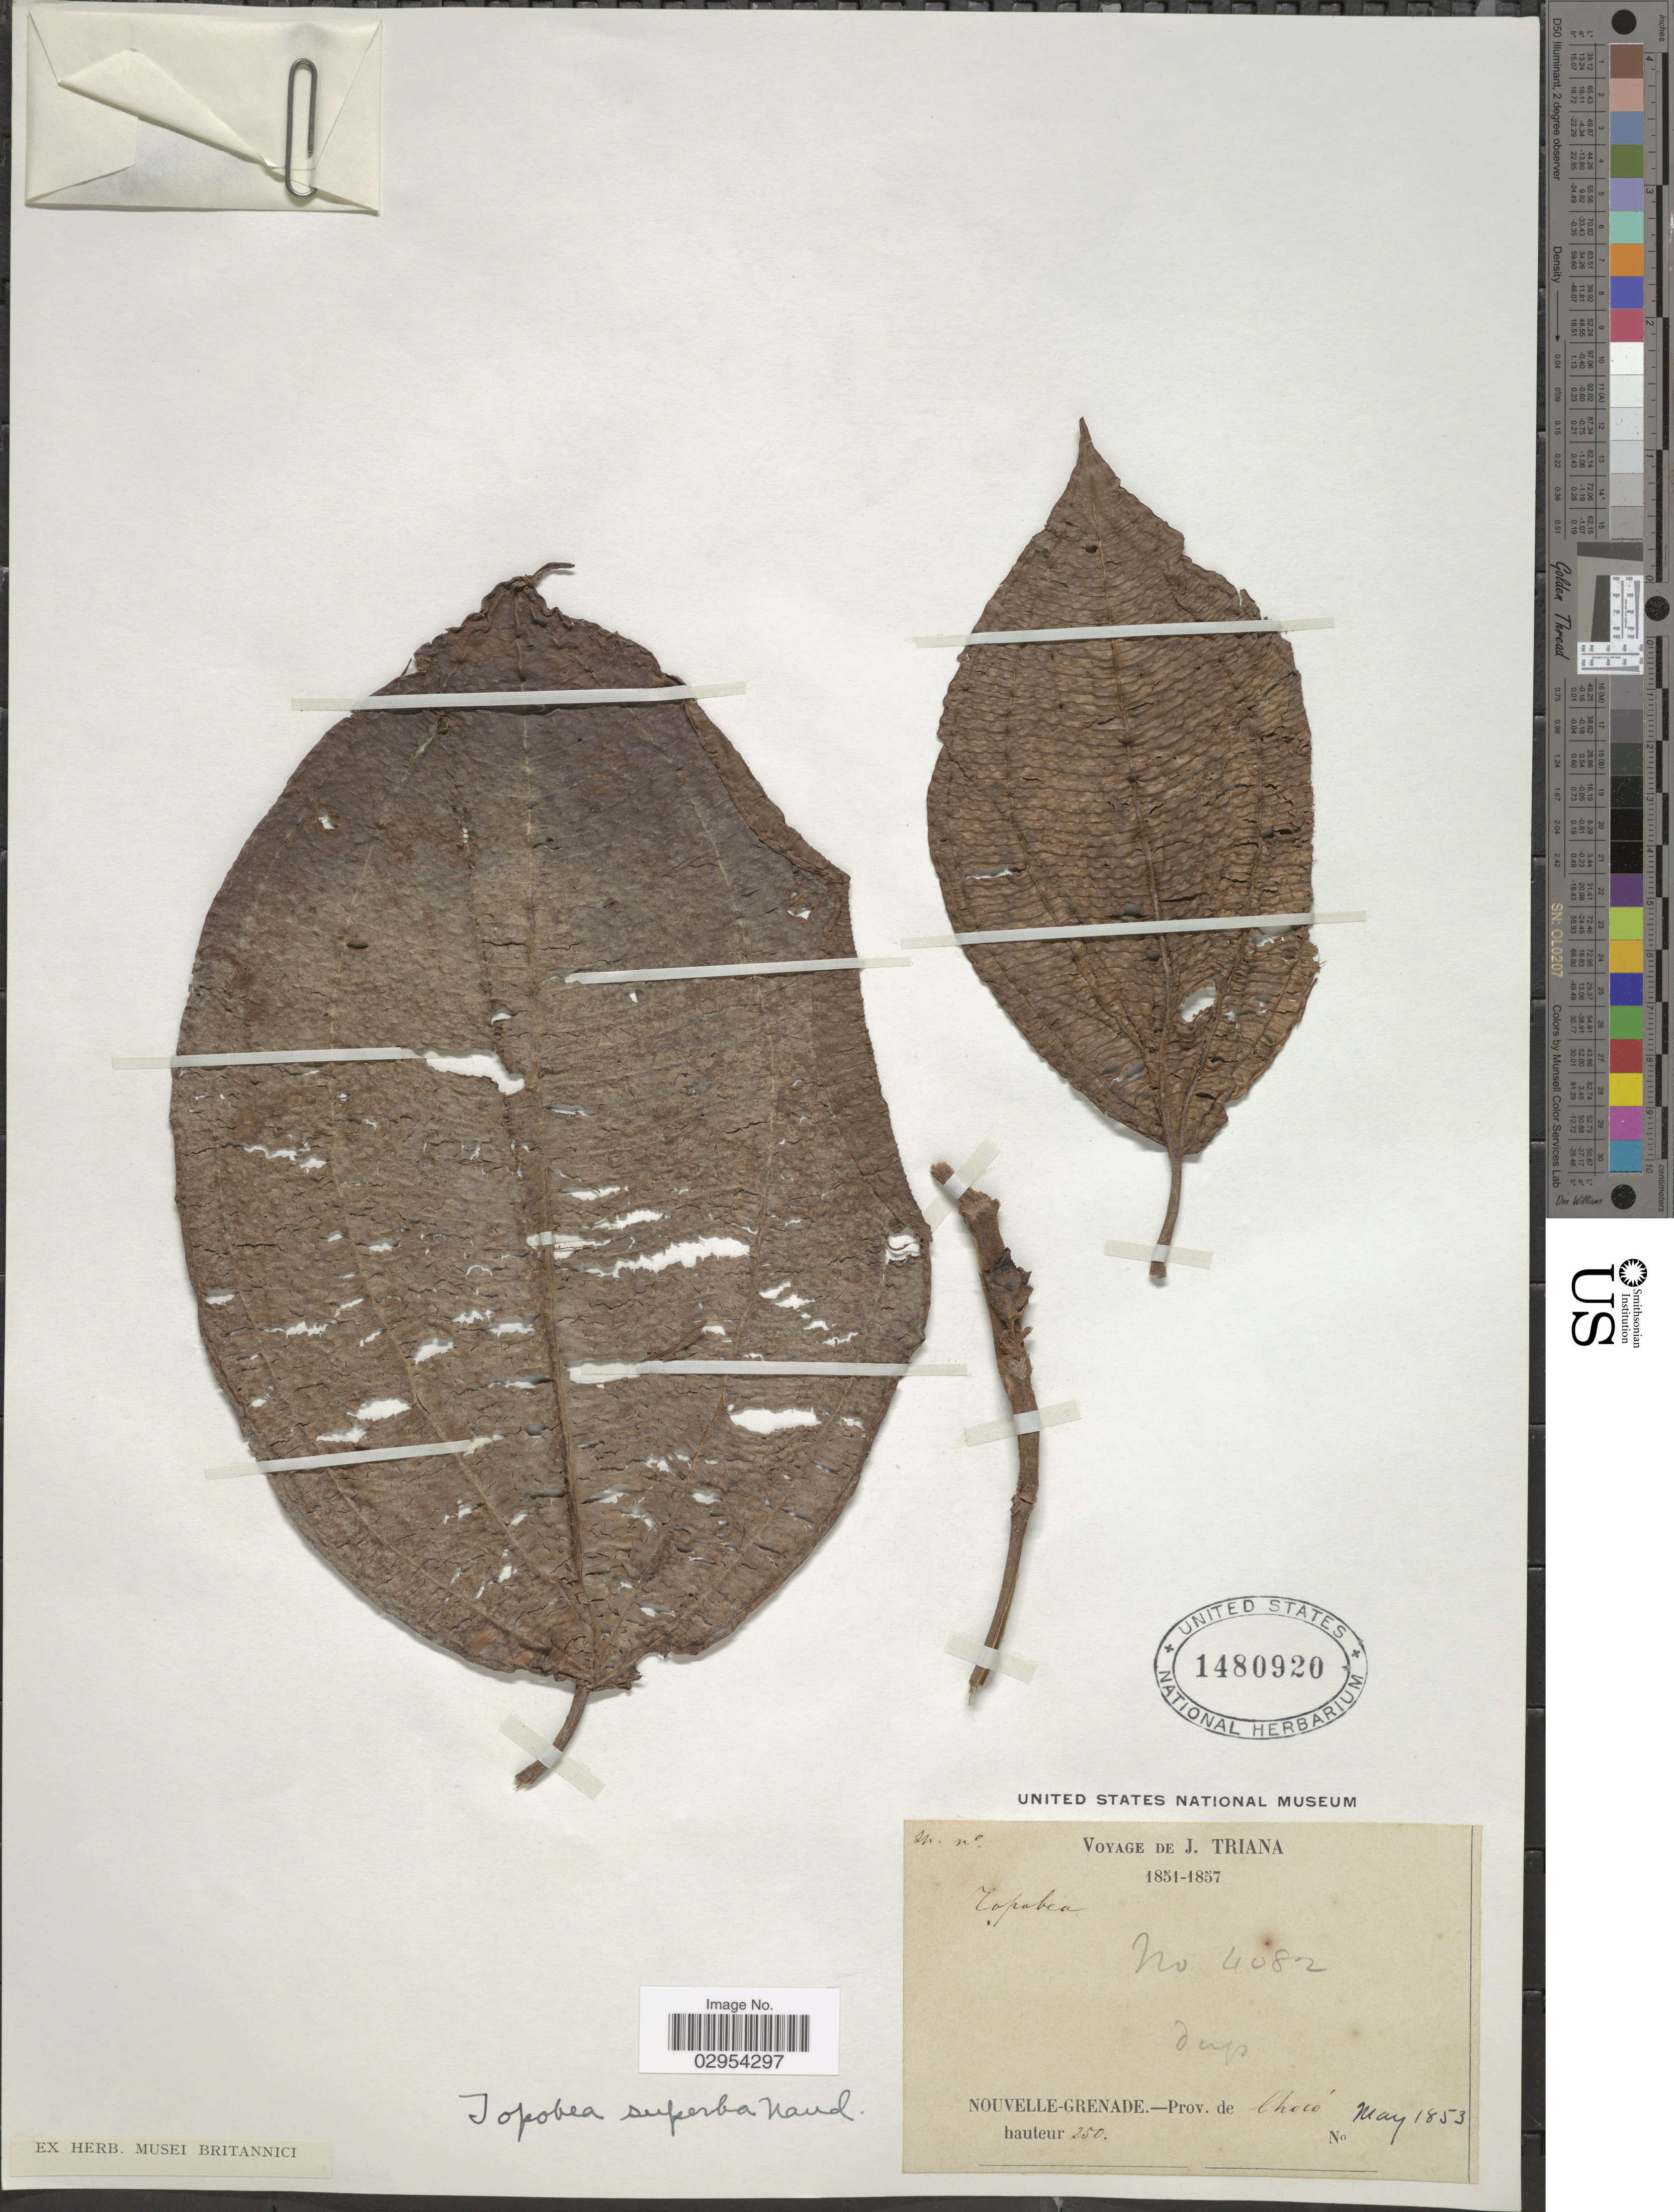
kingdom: Plantae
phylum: Tracheophyta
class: Magnoliopsida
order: Myrtales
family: Melastomataceae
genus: Topobea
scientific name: Topobea superba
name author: Naudin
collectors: J. Triana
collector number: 4082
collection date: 1853-05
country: Colombia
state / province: Chocó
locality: Nouvelle-Grenade.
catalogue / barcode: US 1480920